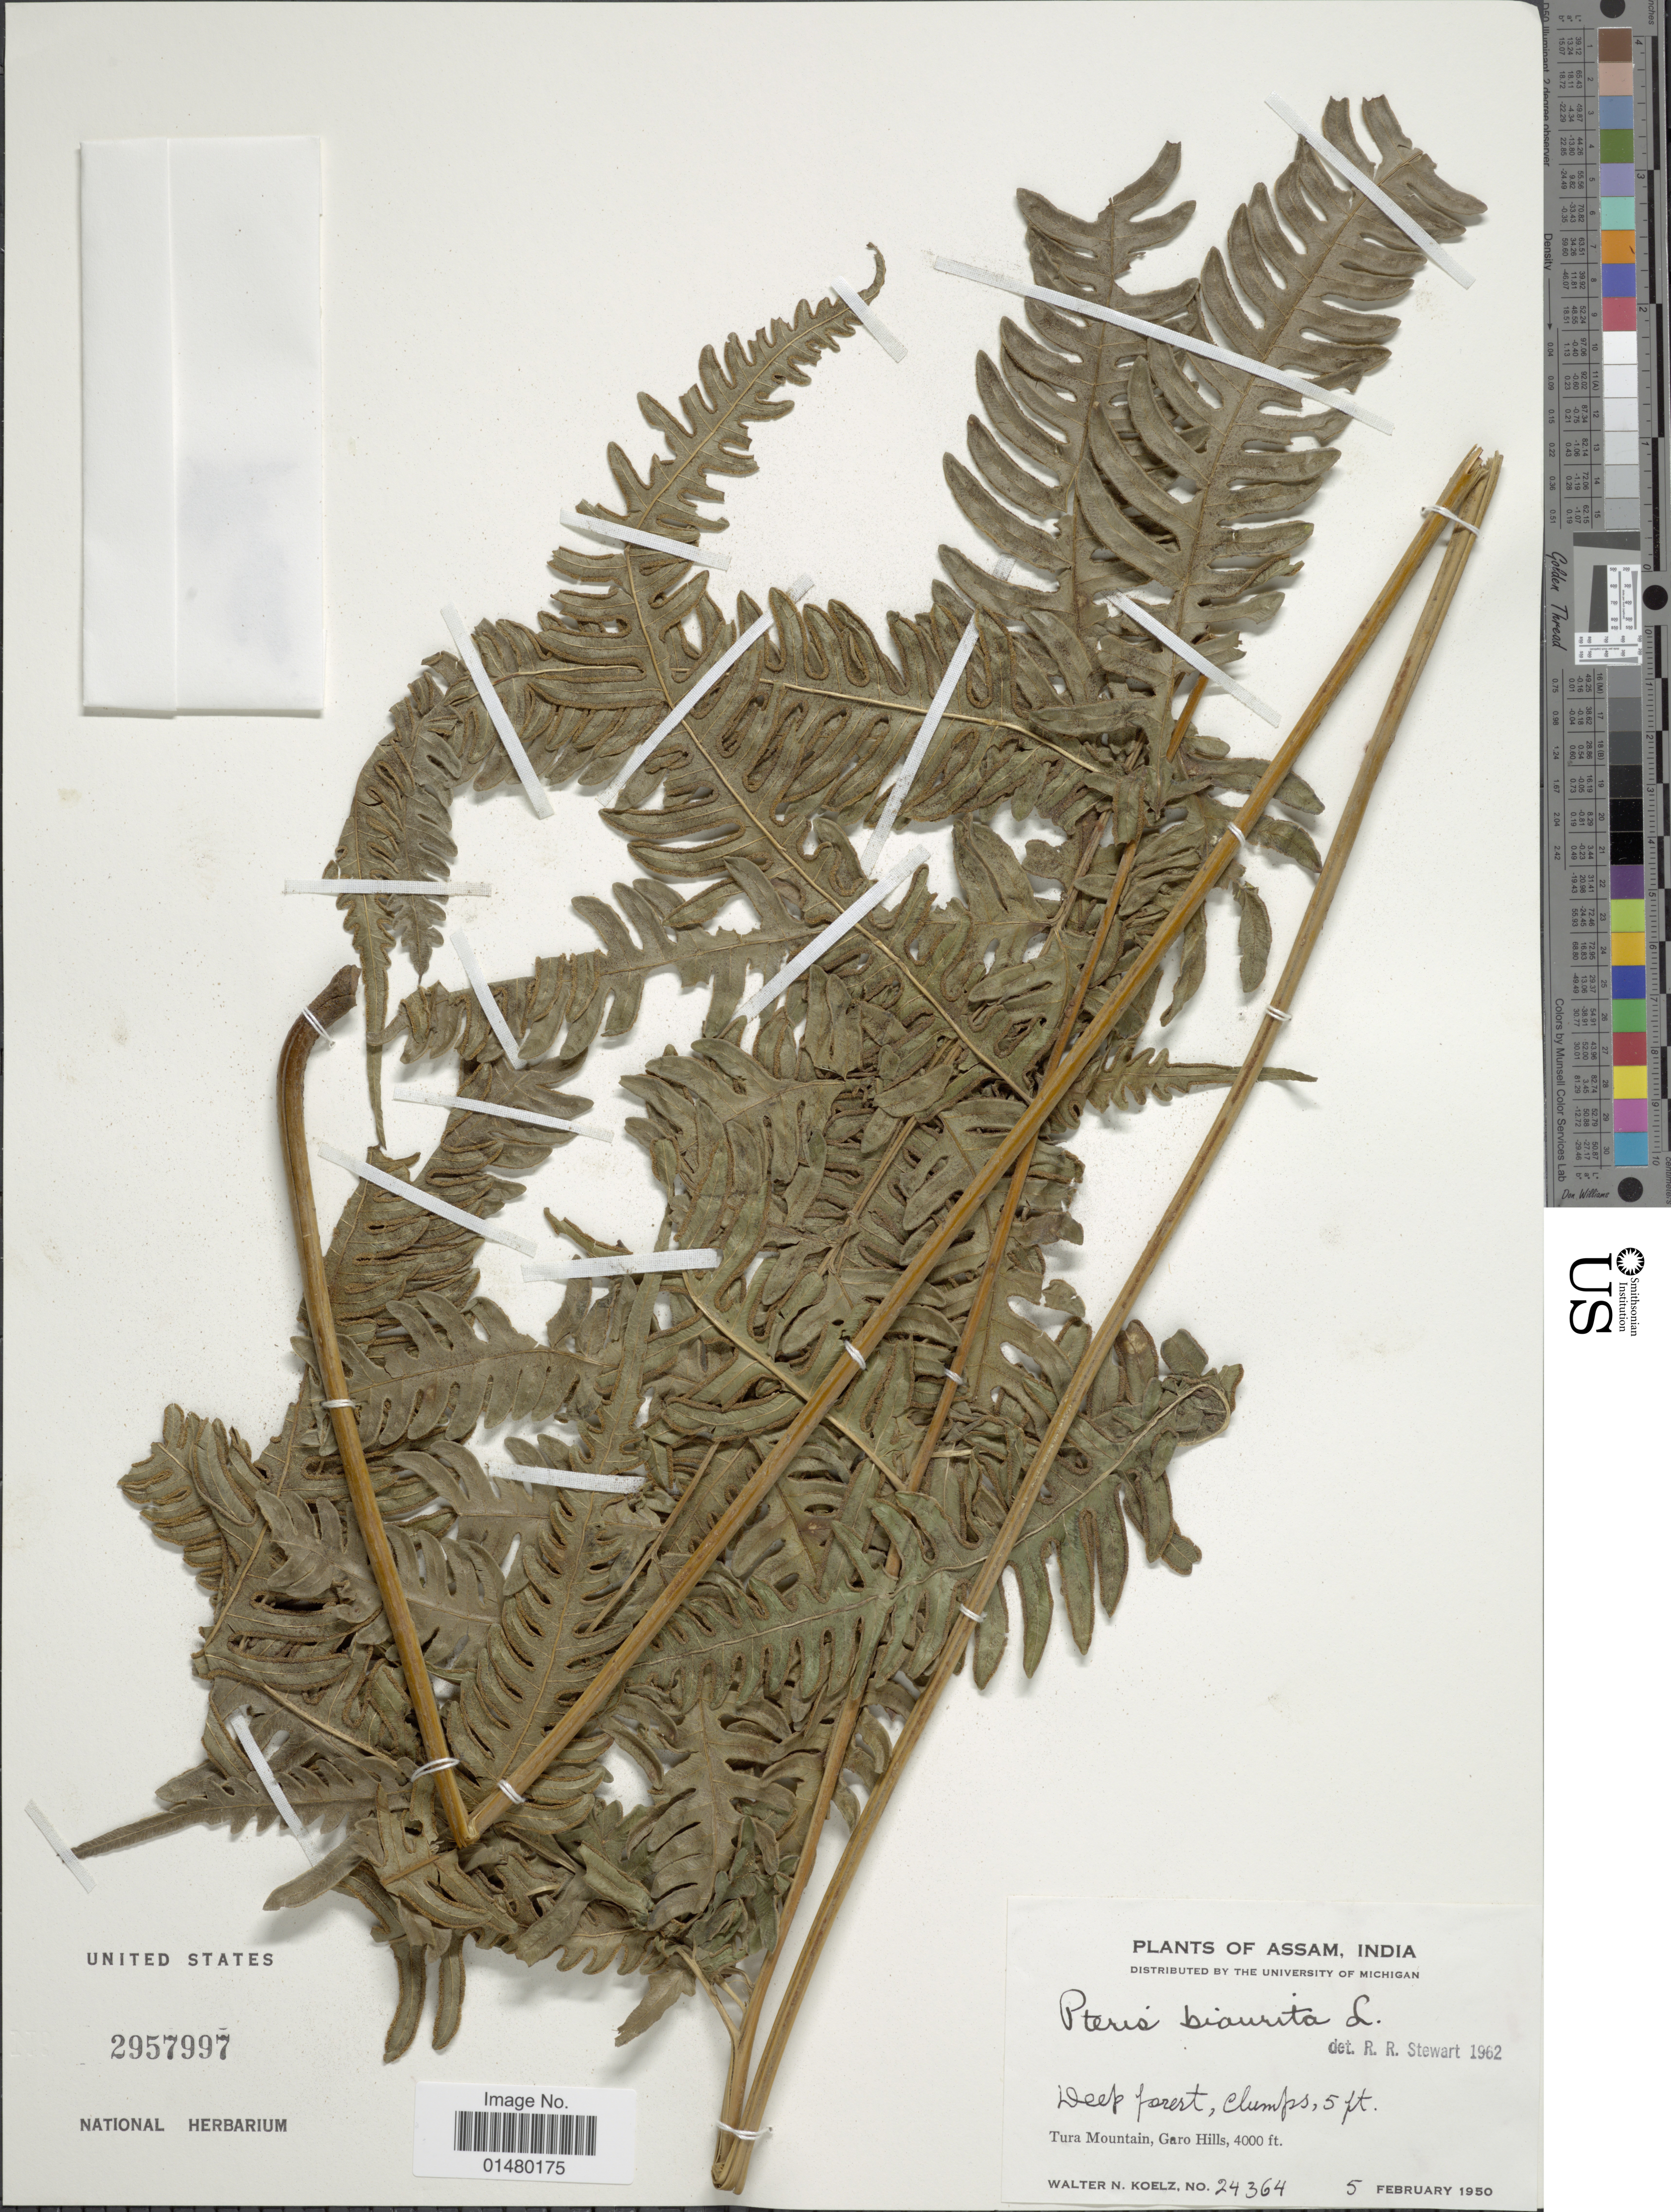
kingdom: Plantae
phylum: Tracheophyta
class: Polypodiopsida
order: Polypodiales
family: Pteridaceae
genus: Pteris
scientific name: Pteris biaurita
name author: L.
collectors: W. N. Koelz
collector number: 24364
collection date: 1950-02-05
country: India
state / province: Meghalaya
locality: Assam, Tura Mountain, Garo Hills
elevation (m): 1219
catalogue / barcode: US 2957997